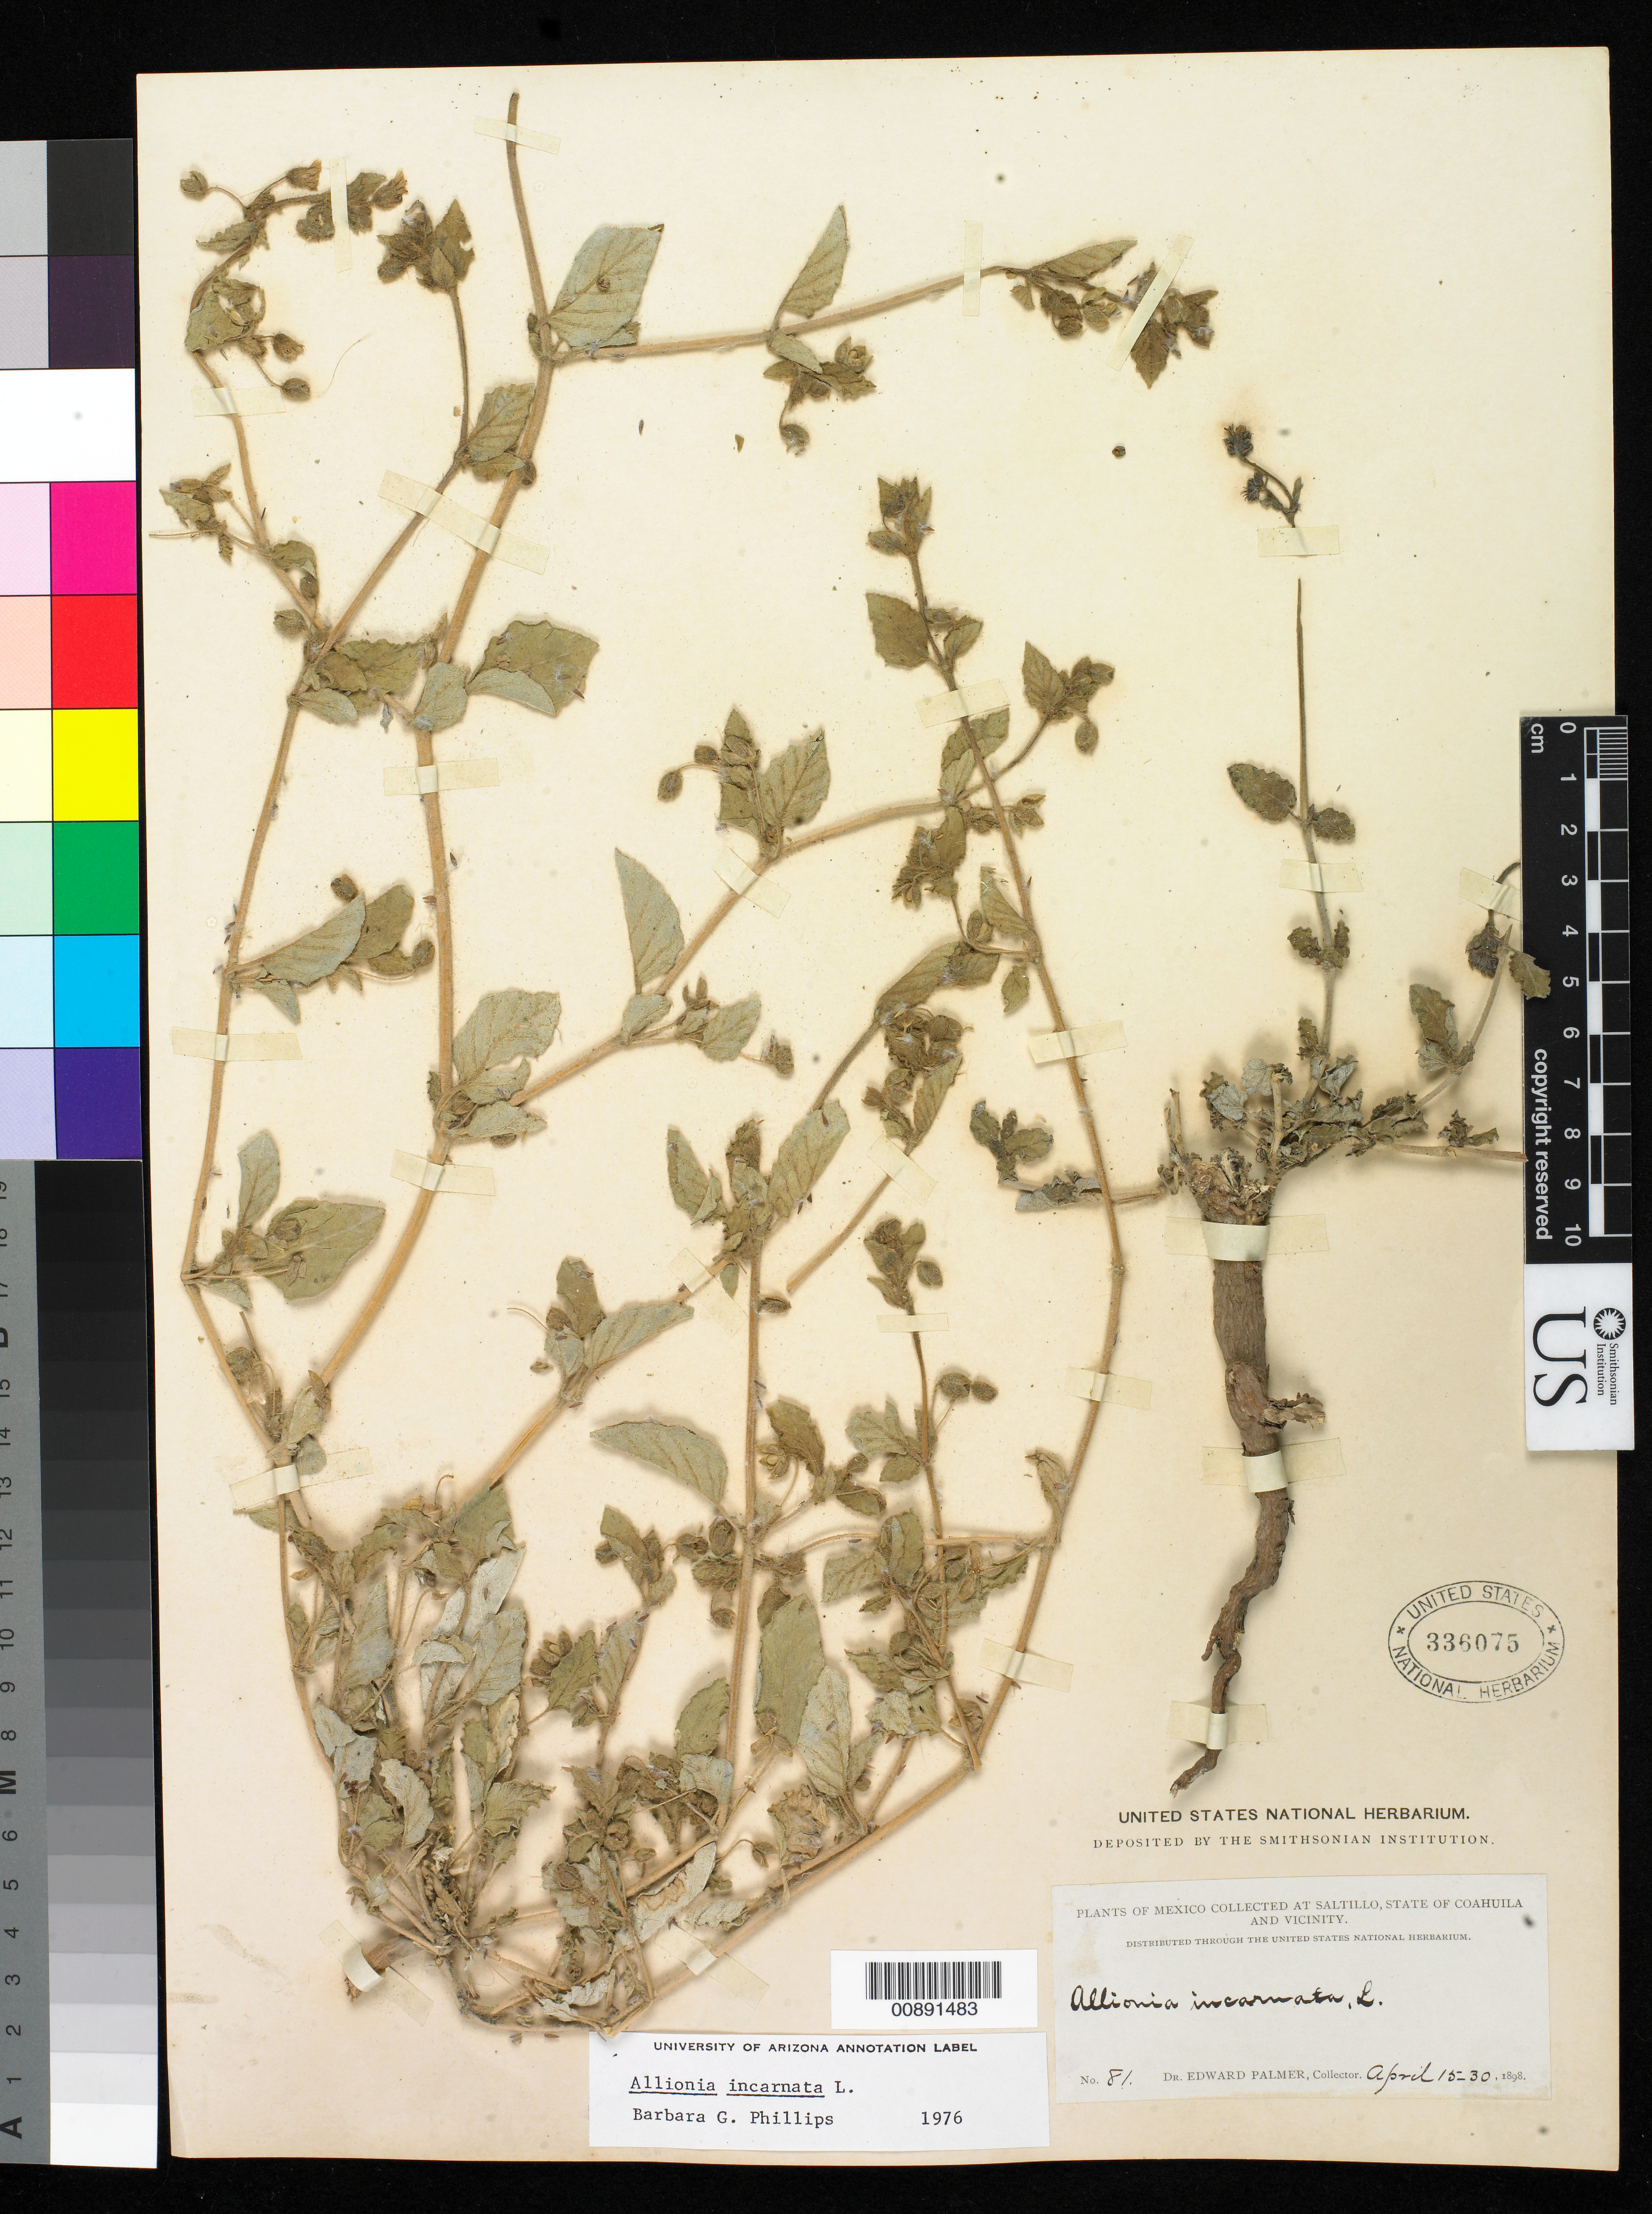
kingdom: Plantae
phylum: Tracheophyta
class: Magnoliopsida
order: Caryophyllales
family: Nyctaginaceae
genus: Allionia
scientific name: Allionia incarnata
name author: L.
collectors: E. Palmer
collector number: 81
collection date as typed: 15 Apr 1898 to 30 Apr 1898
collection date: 1898-04-15/1898-04-30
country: Mexico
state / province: Coahuila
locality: Saltillo, Coahuila and vicinity.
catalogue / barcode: US 336075